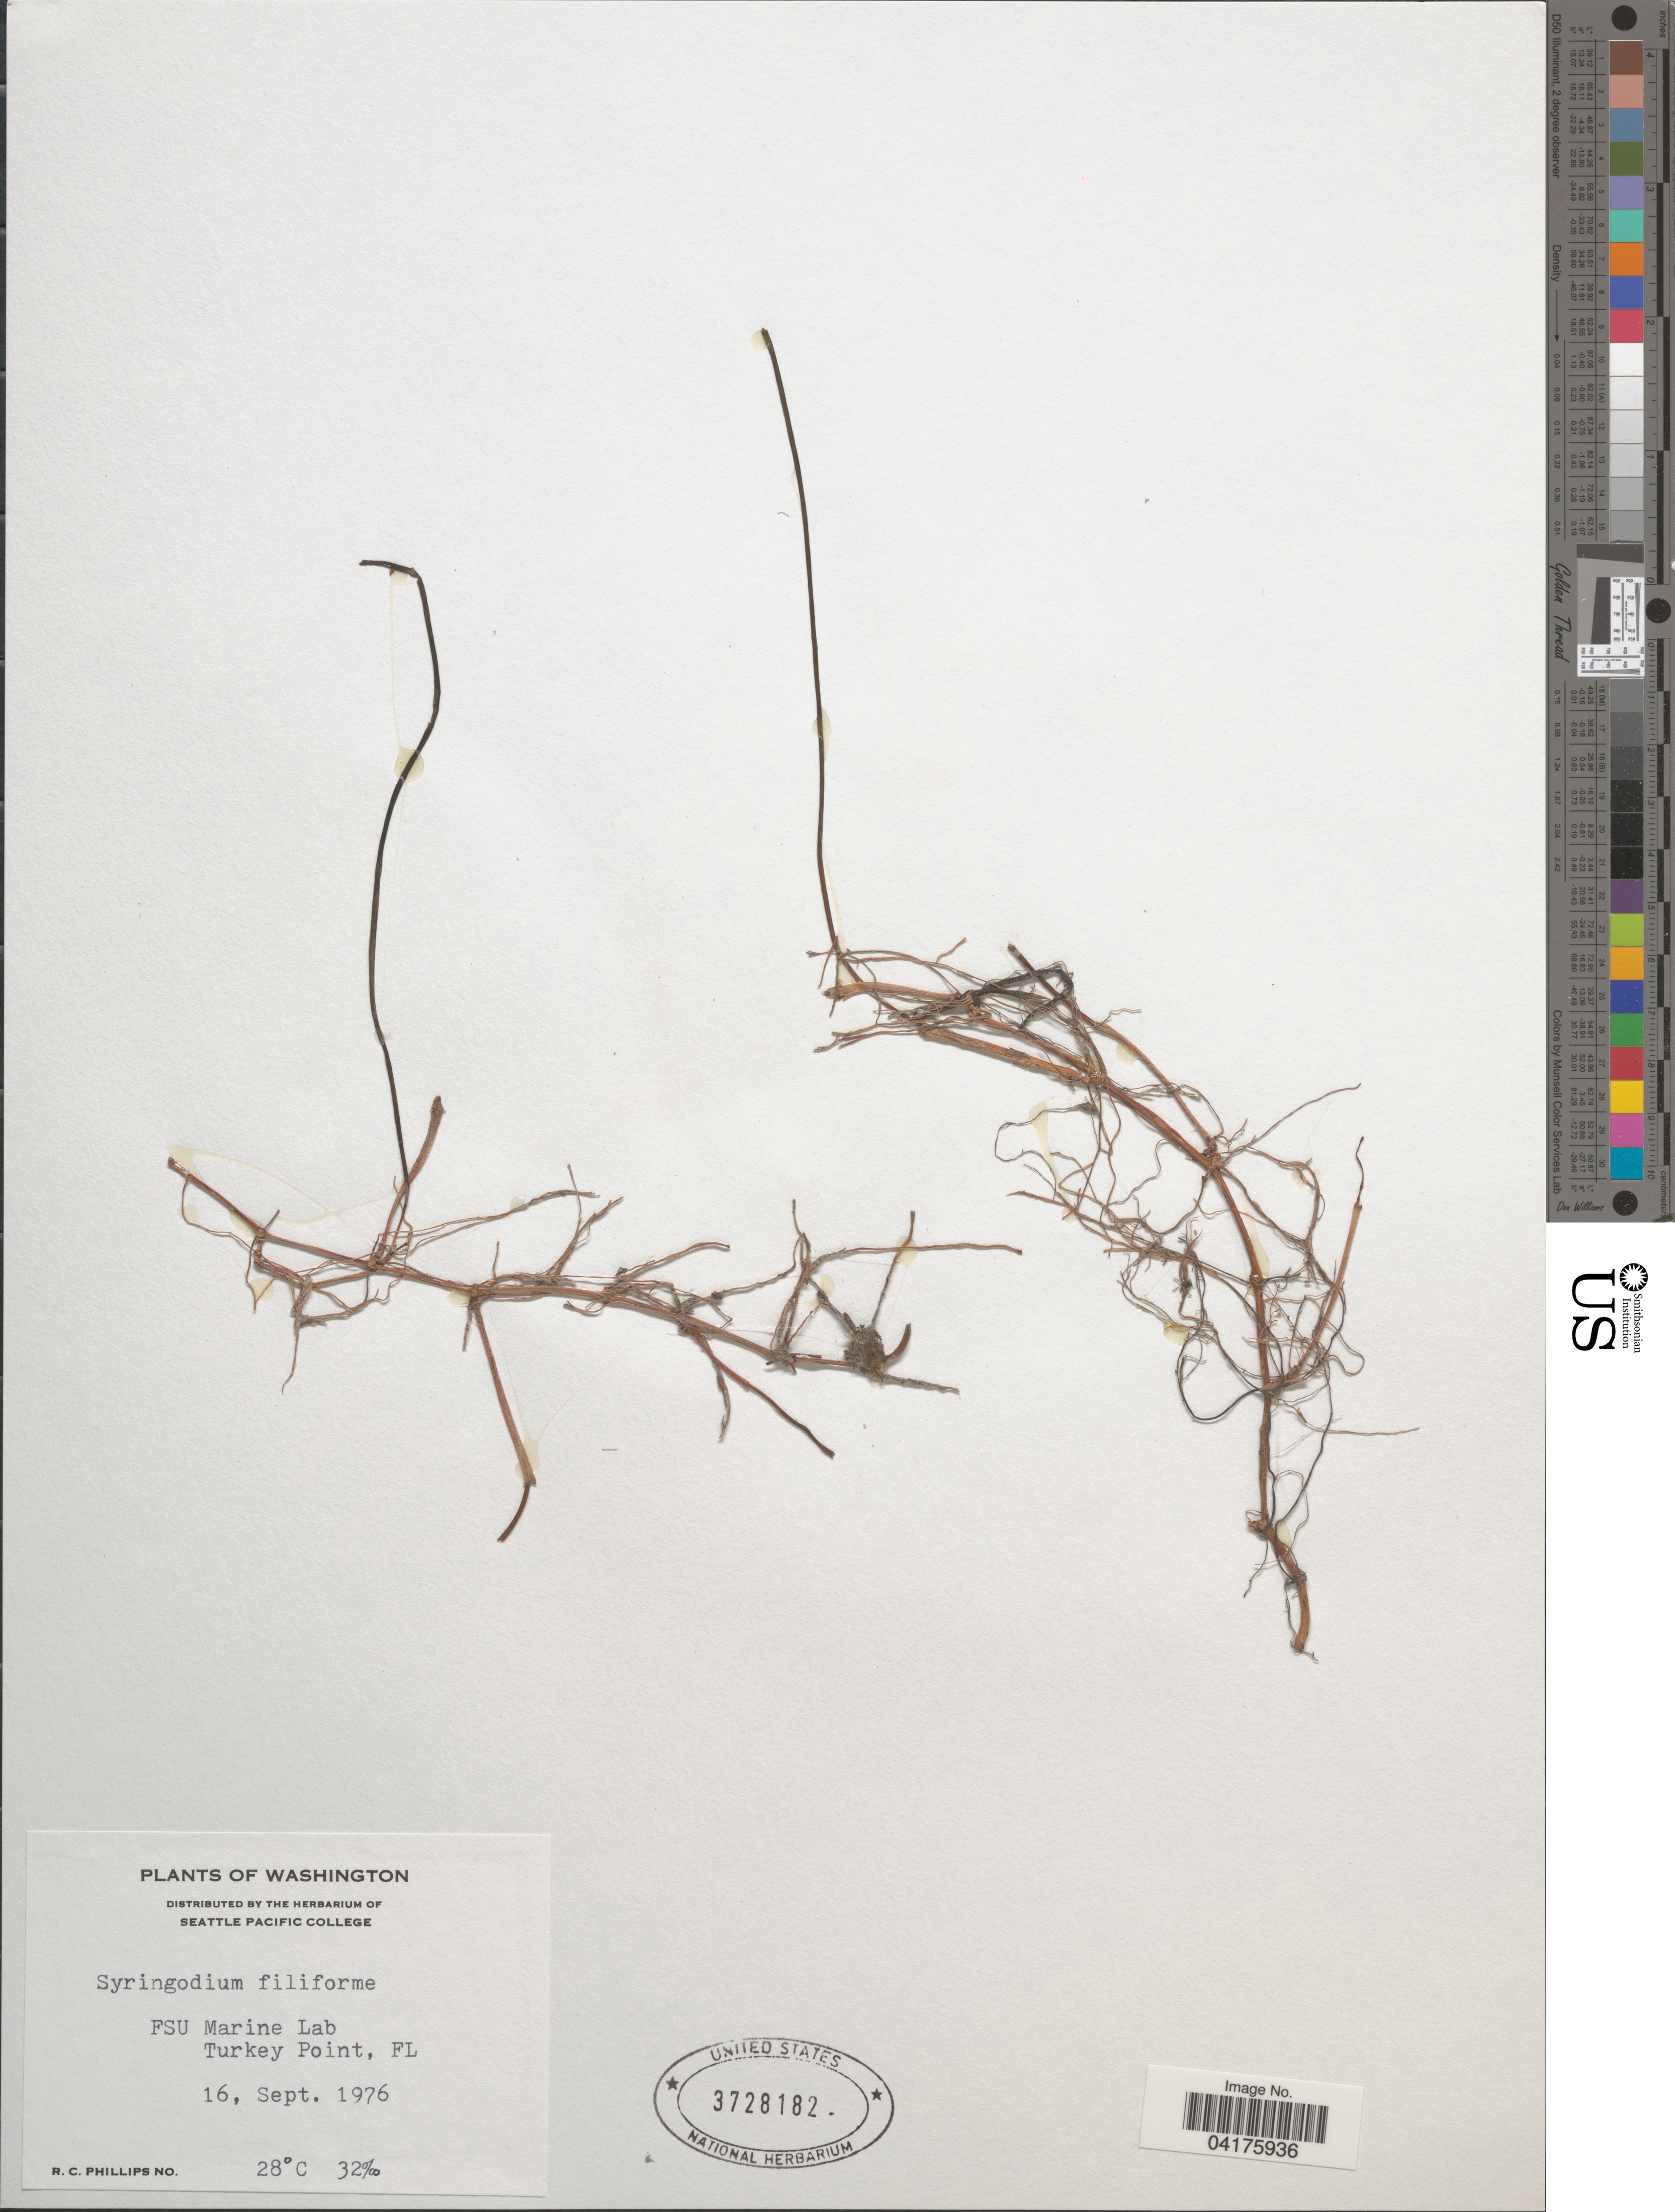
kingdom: Plantae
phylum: Tracheophyta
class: Liliopsida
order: Alismatales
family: Cymodoceaceae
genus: Syringodium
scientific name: Syringodium filiforme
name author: Kütz.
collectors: R. C. Phillips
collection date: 1976-09-16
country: United States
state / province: Florida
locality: FSU Marine Lab. Turkey Point, FL.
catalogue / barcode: US 3728182